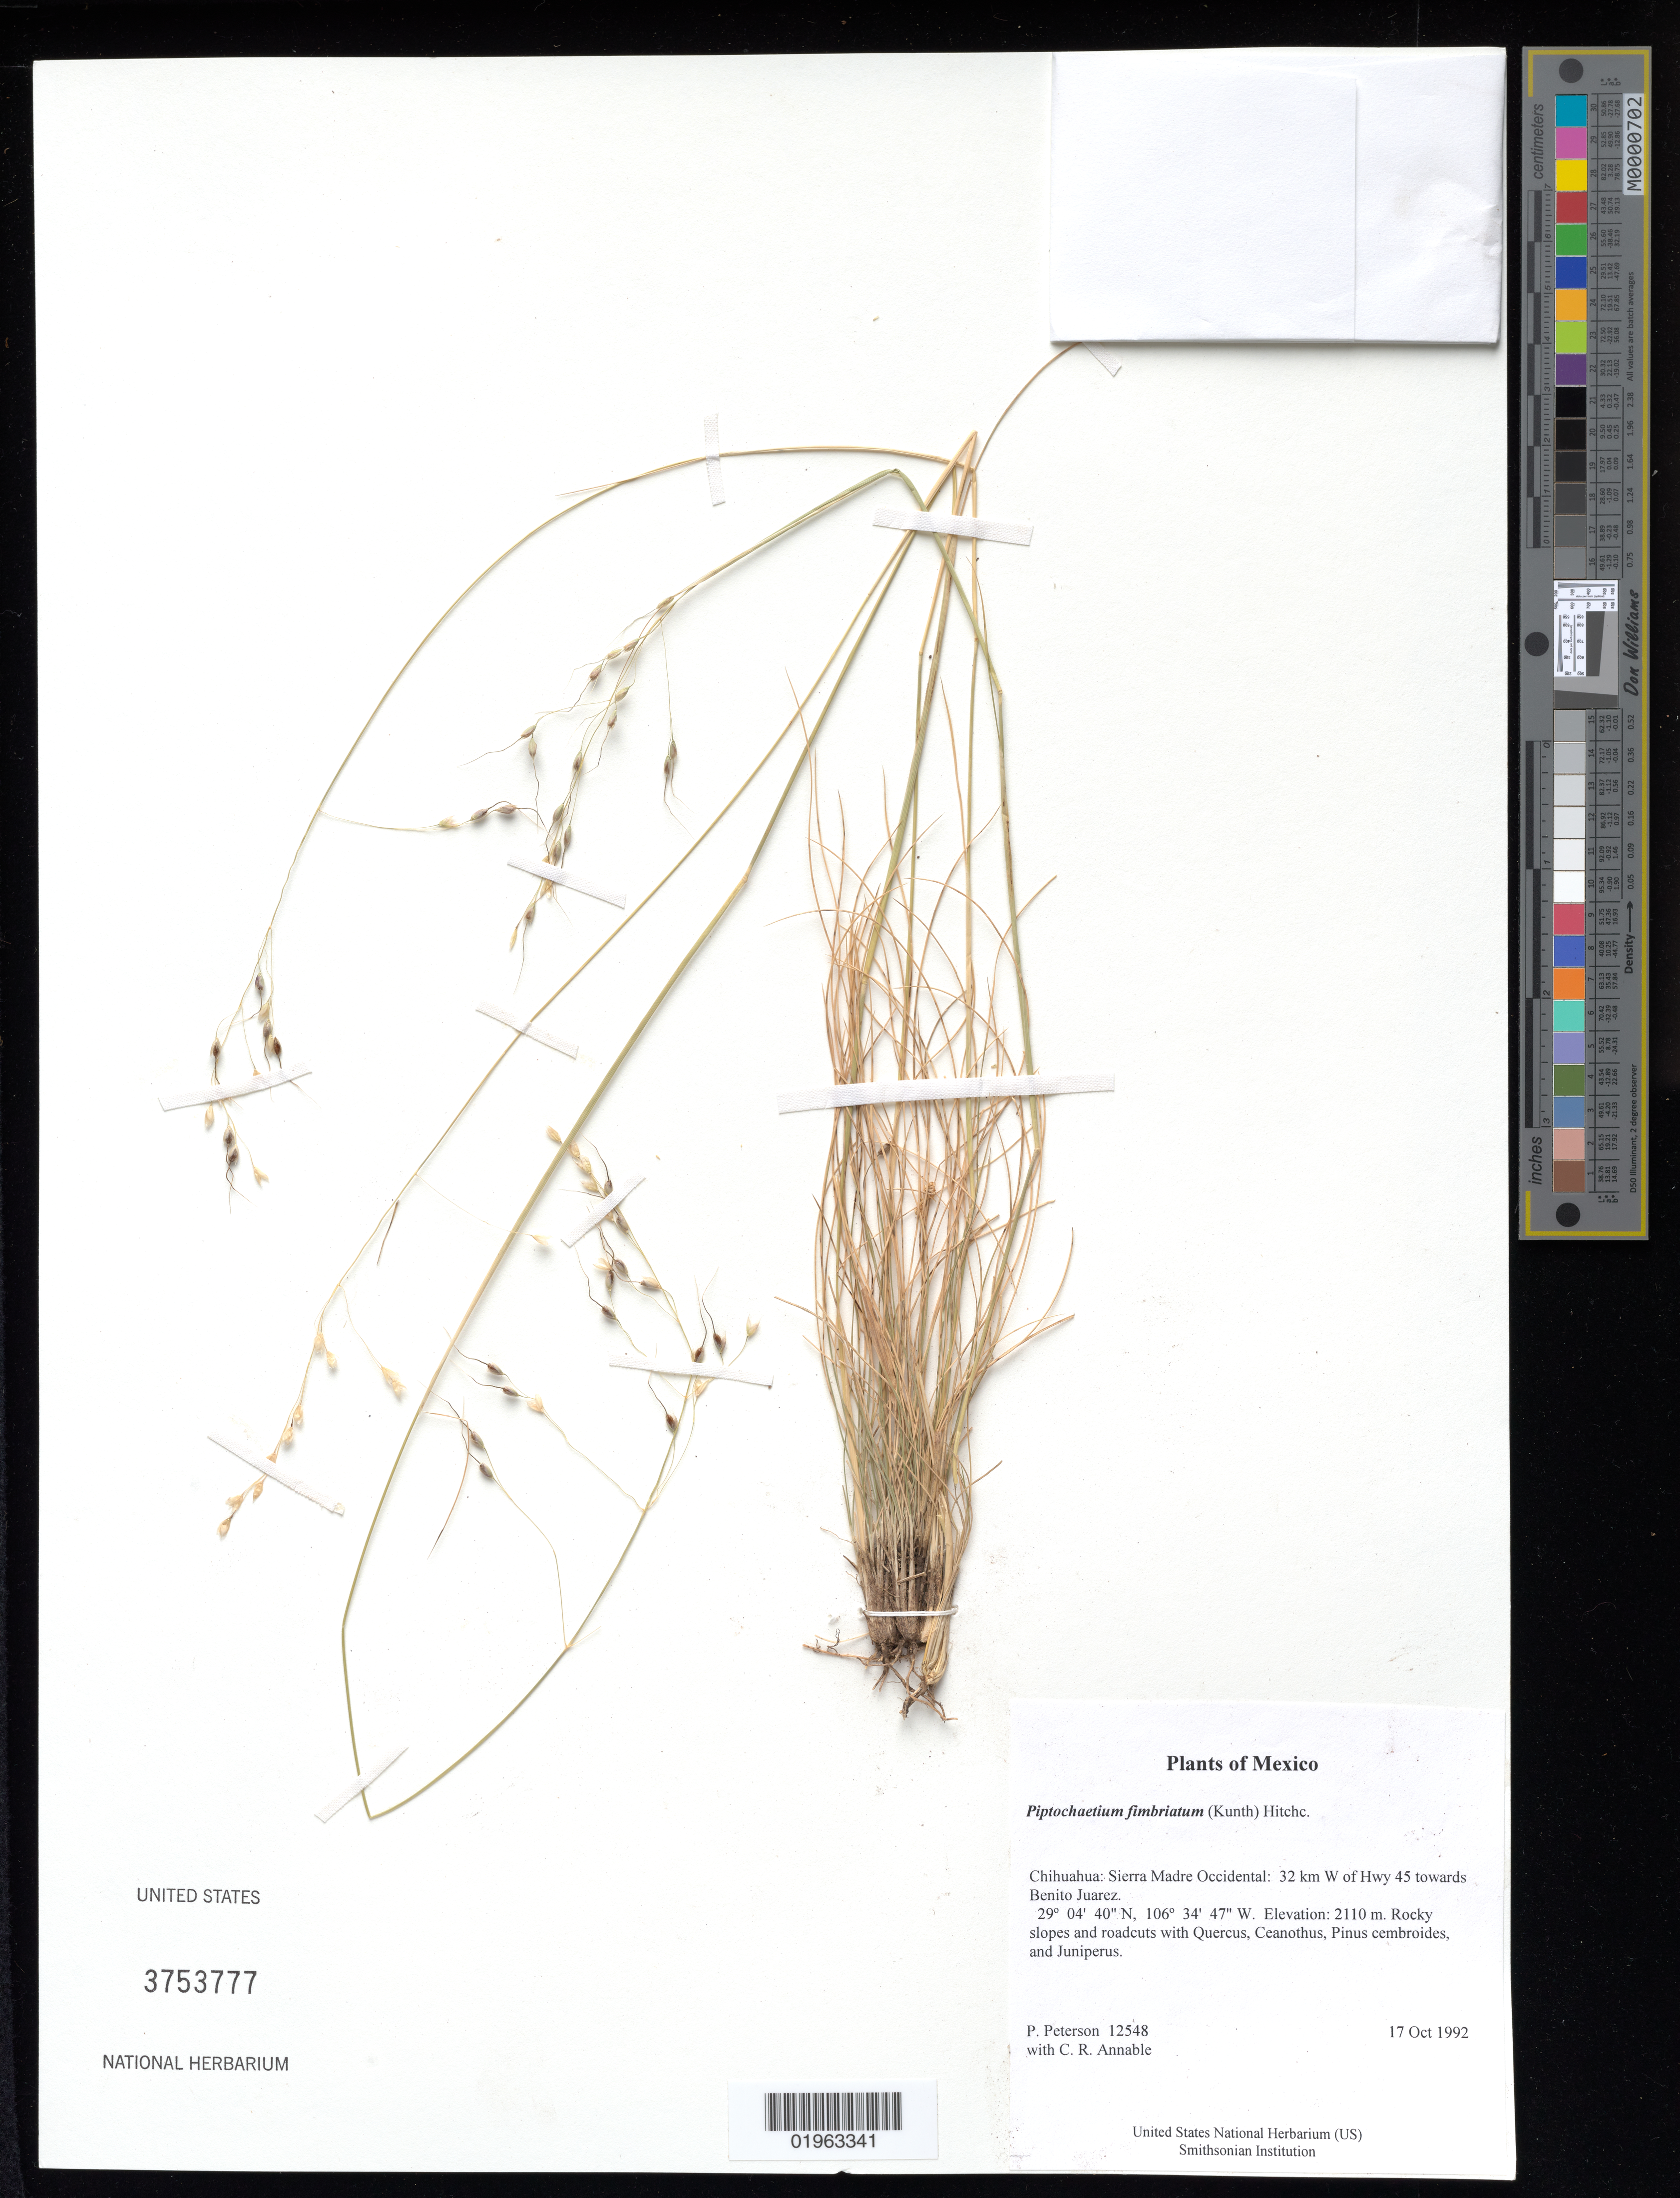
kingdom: Plantae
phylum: Tracheophyta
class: Liliopsida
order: Poales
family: Poaceae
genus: Piptochaetium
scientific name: Piptochaetium fimbriatum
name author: (Kunth) Hitchc.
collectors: P. M. Peterson & C. R. Annable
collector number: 12548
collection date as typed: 17 Oct 1992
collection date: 1992-10-17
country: Mexico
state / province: Chihuahua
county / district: Sierra Madre Occidental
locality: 32 km W of Hwy 45 towards Benito Juarez.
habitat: Rocky slopes and roadcuts with Quercus, Ceanothus, Pinus cembroides, and Juniperus.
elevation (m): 2110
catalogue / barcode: US 3753777